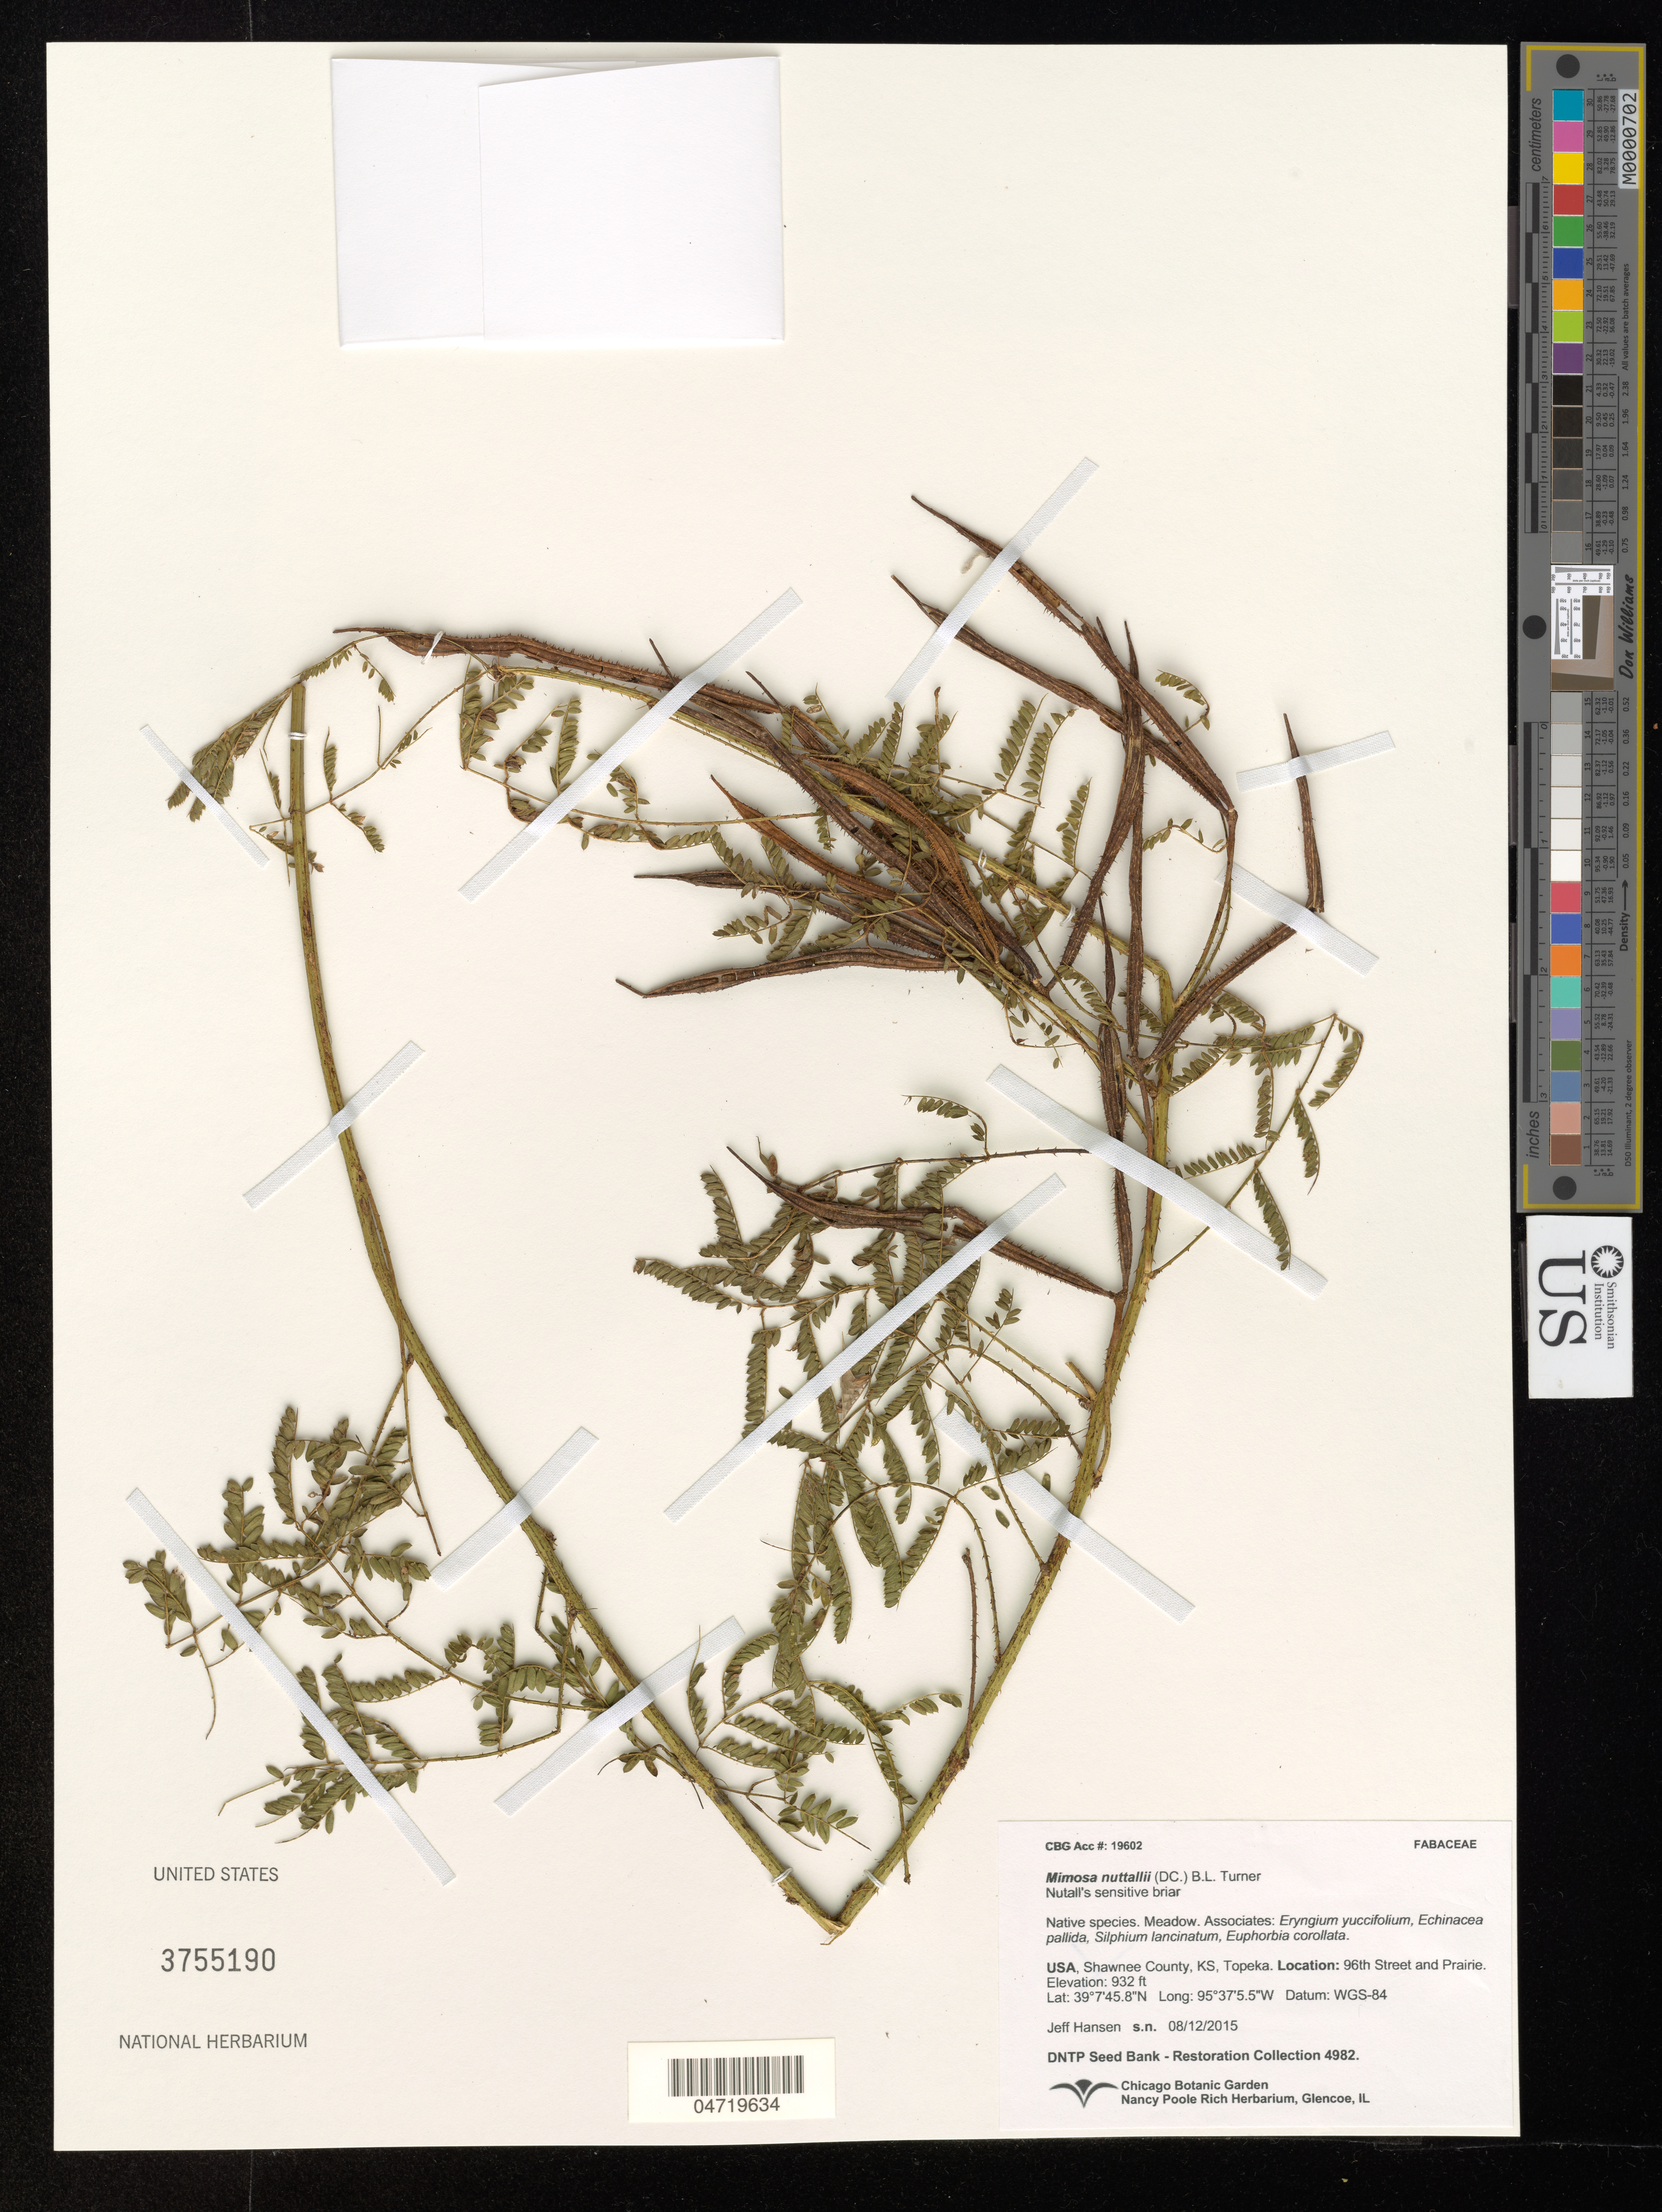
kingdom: Plantae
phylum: Tracheophyta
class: Magnoliopsida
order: Fabales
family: Fabaceae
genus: Mimosa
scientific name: Mimosa nuttallii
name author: (DC.) B.L. Turner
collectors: J. Hansen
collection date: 2015-08-12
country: United States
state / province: Kansas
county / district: Shawnee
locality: Shawnee County, KS, Topeka. 96th Street and Prairie.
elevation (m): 284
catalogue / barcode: US 3755190